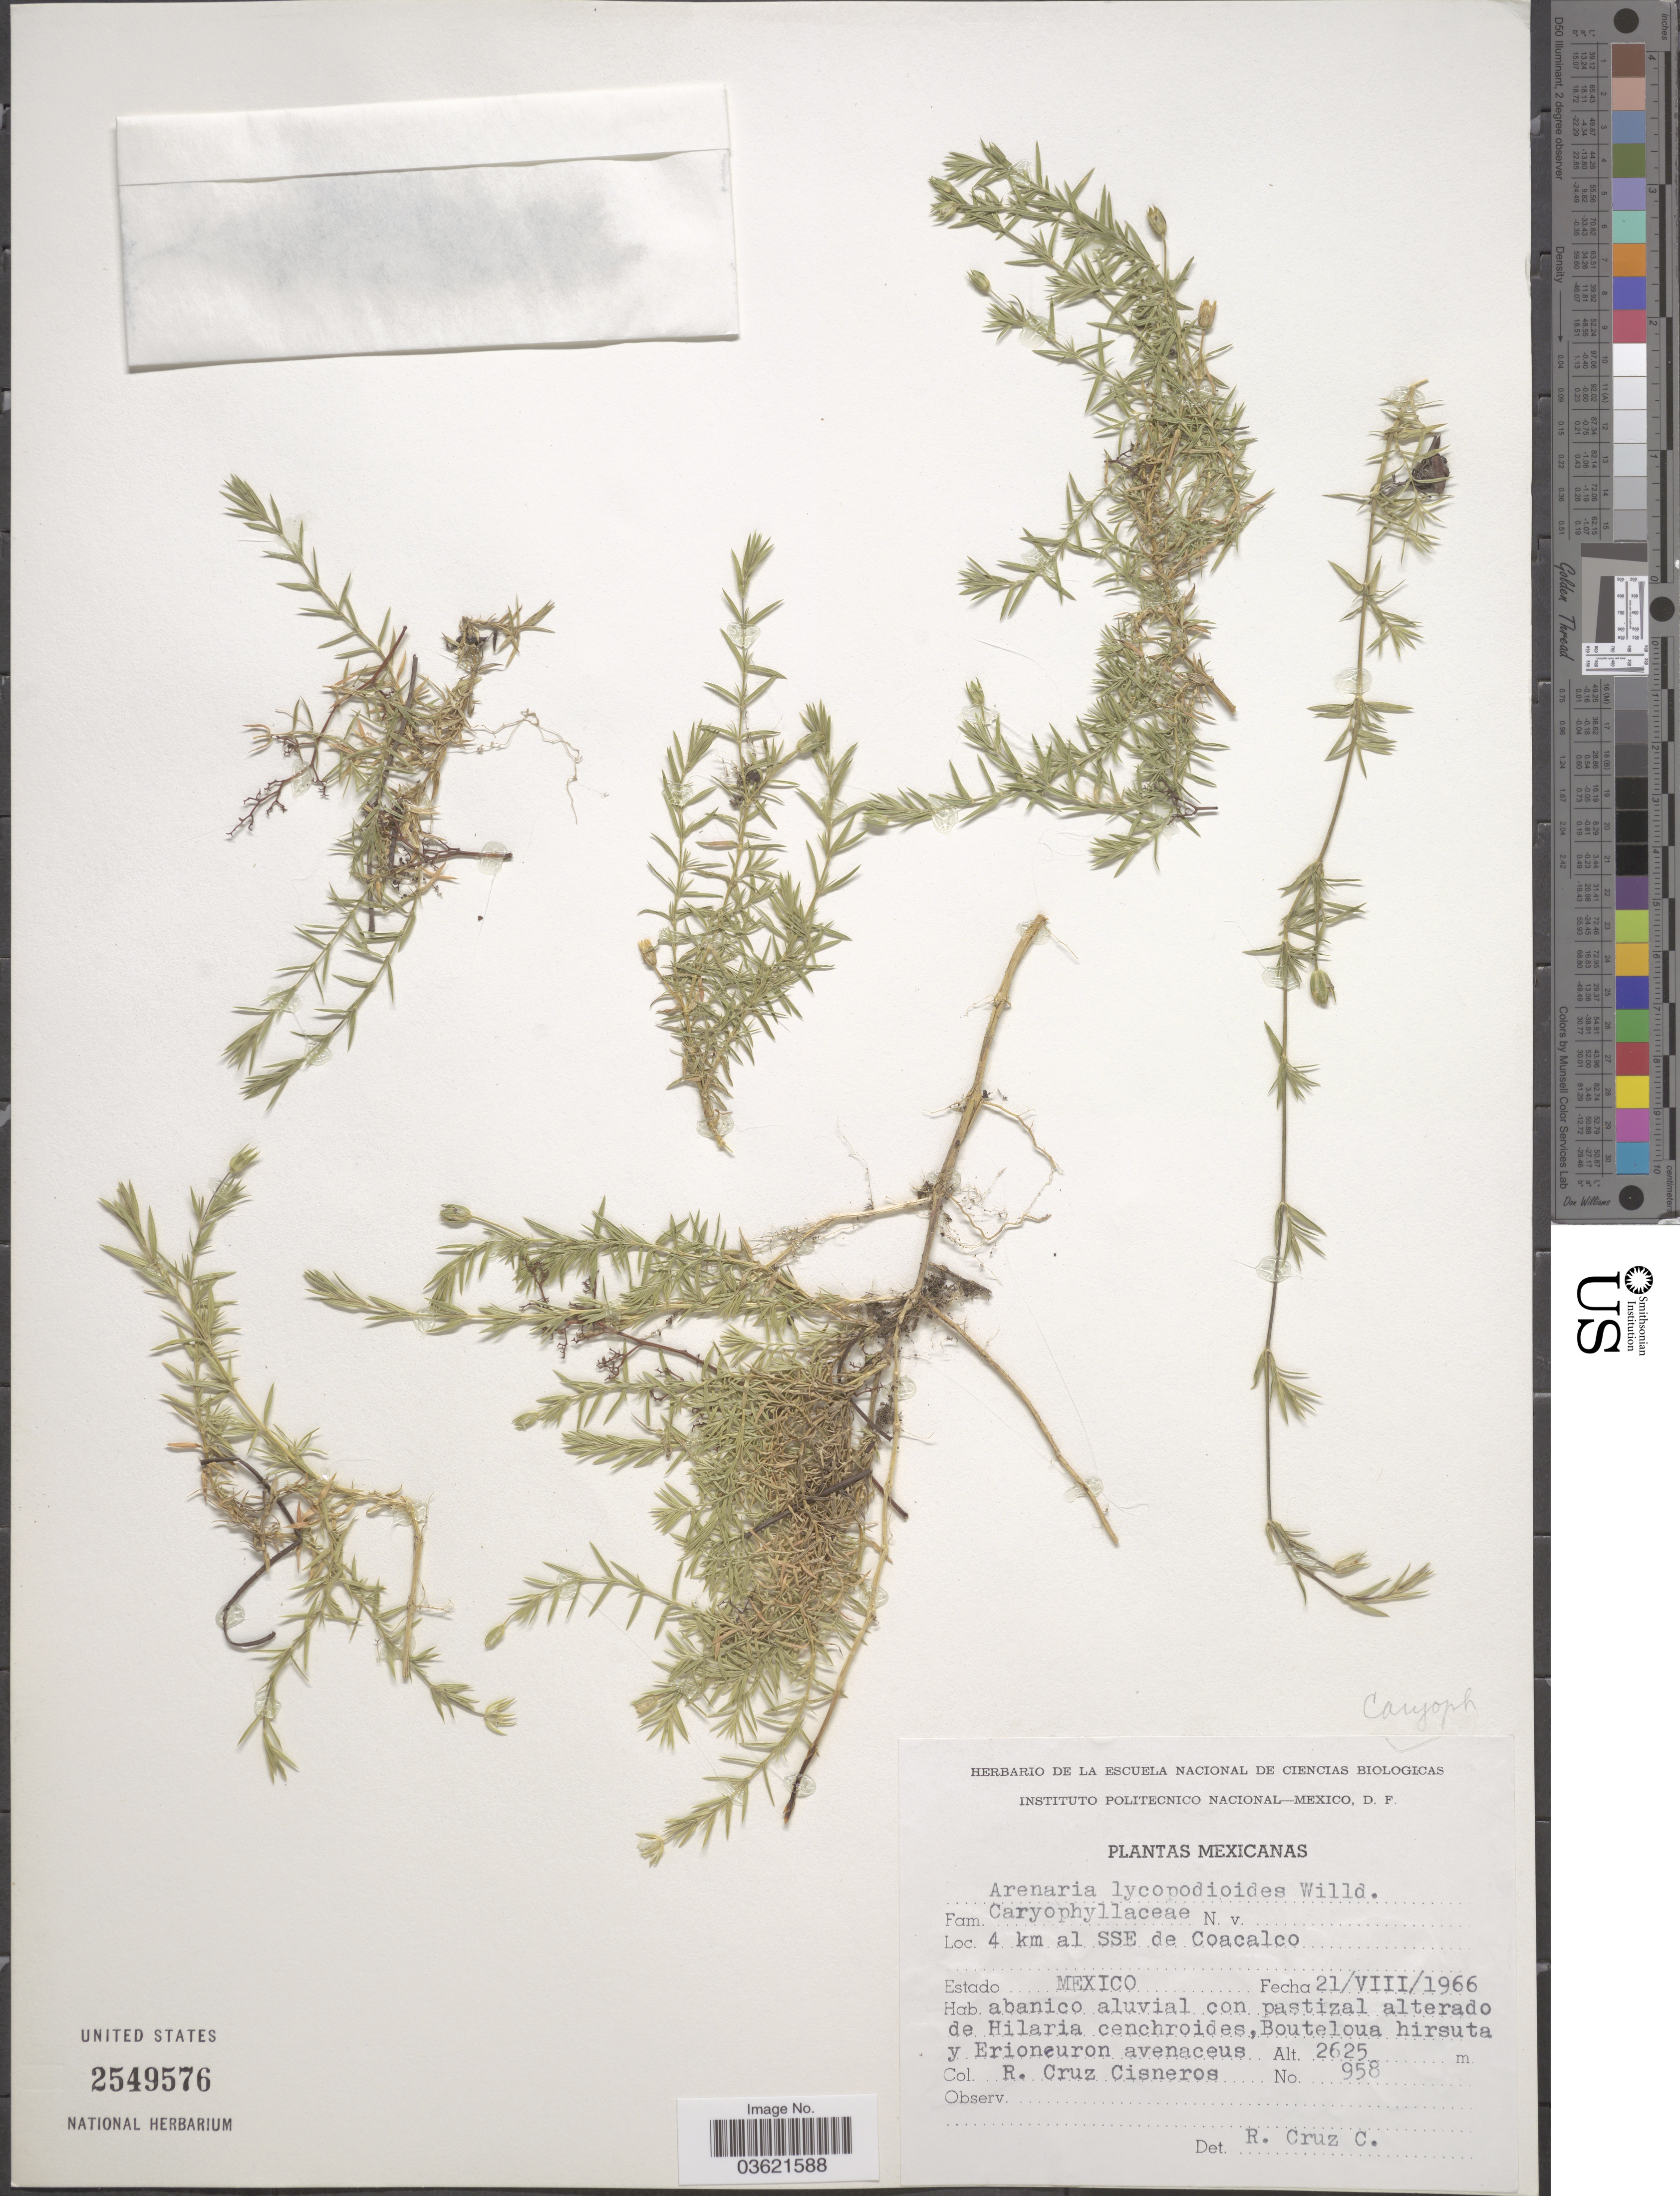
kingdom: Plantae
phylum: Tracheophyta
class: Magnoliopsida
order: Caryophyllales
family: Caryophyllaceae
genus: Arenaria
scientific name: Arenaria lycopodioides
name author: Willd. ex Schltdl.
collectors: R. Cruz Cisneros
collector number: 958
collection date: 1966-08-21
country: Mexico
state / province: México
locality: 4 km al SSE de Coacalco.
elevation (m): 2625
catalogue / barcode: US 2549576